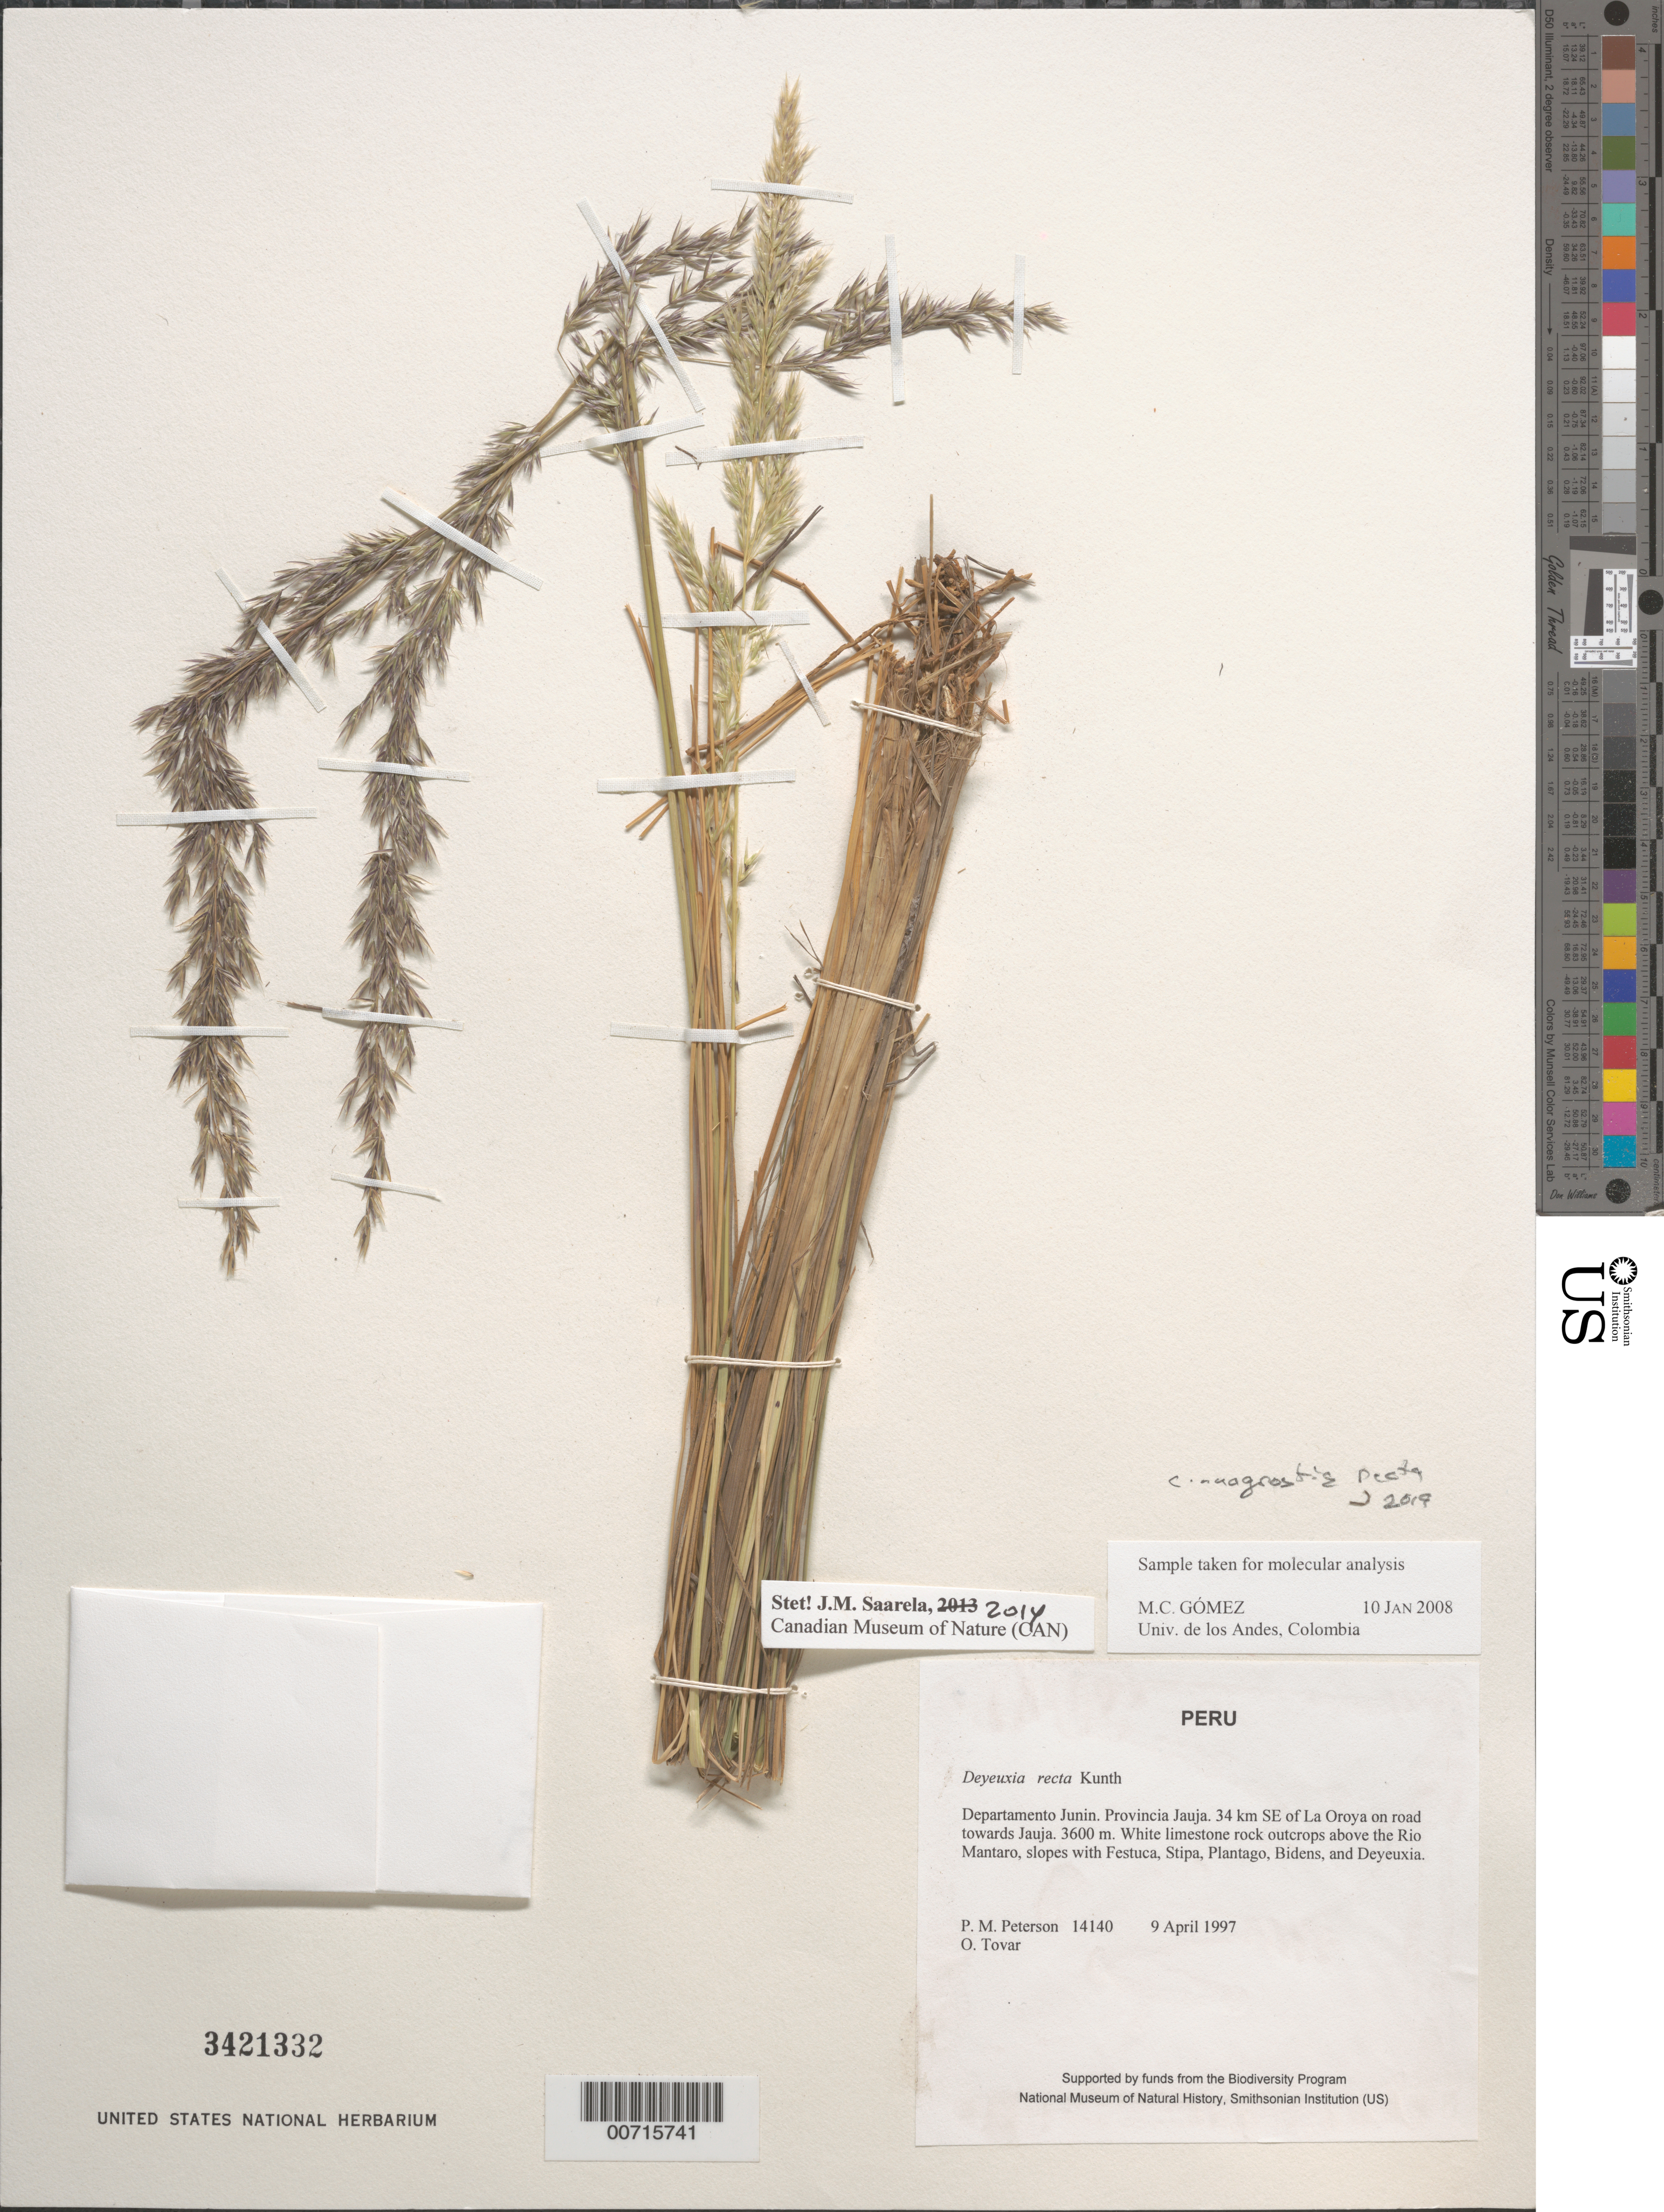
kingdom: Plantae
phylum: Tracheophyta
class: Liliopsida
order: Poales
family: Poaceae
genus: Cinnagrostis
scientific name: Cinnagrostis recta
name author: (Kunth) P.M. Peterson et al.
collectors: P. M. Peterson & Ó. Tovar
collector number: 14140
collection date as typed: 09 Apr 1997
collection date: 1997-04-09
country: Peru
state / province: Junín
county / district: Jauja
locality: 34 km SE of La Oroya on road towards Jauja.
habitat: White limestone rock outcrops above the Rio Mantaro, slopes with Festuca, Stipa, Plantago, Bidens, and Deyeuxia.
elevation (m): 3600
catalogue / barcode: US 3421332